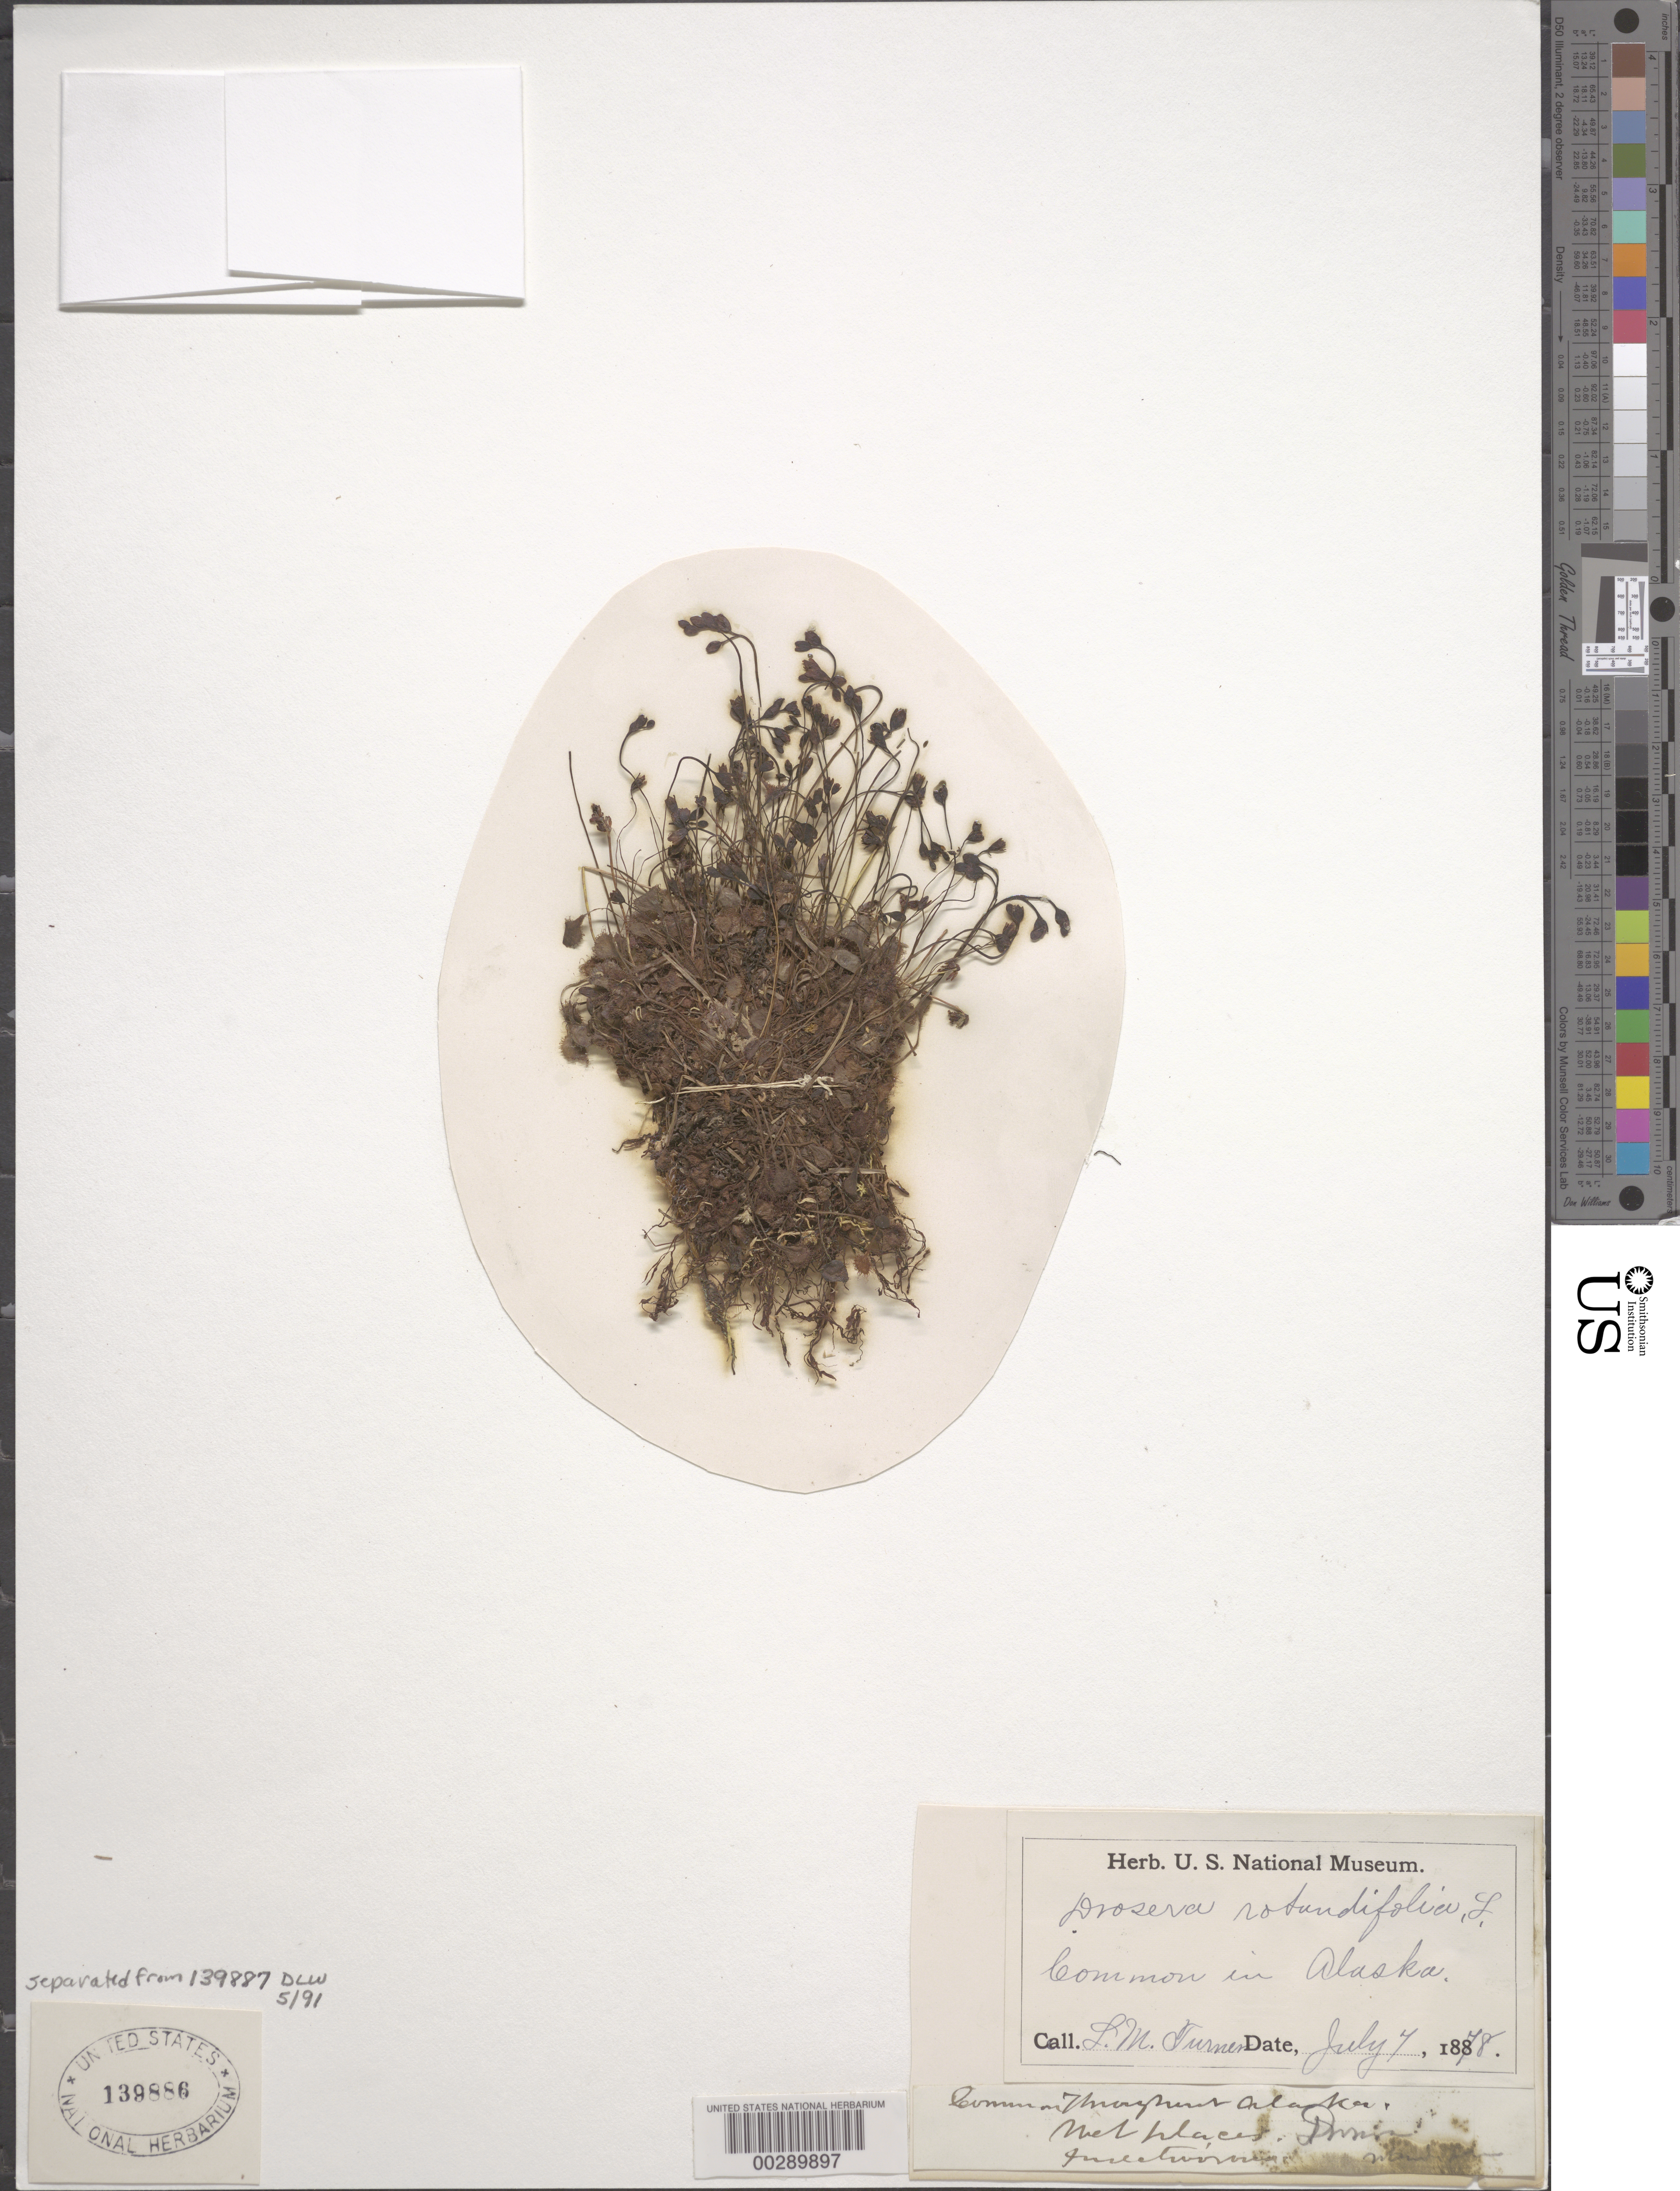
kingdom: Plantae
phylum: Tracheophyta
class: Magnoliopsida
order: Caryophyllales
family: Droseraceae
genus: Drosera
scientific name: Drosera rotundifolia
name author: L.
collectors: L. M. Turner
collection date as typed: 07 Jul 1878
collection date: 1878-07-07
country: United States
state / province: Alaska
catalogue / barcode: US 139886